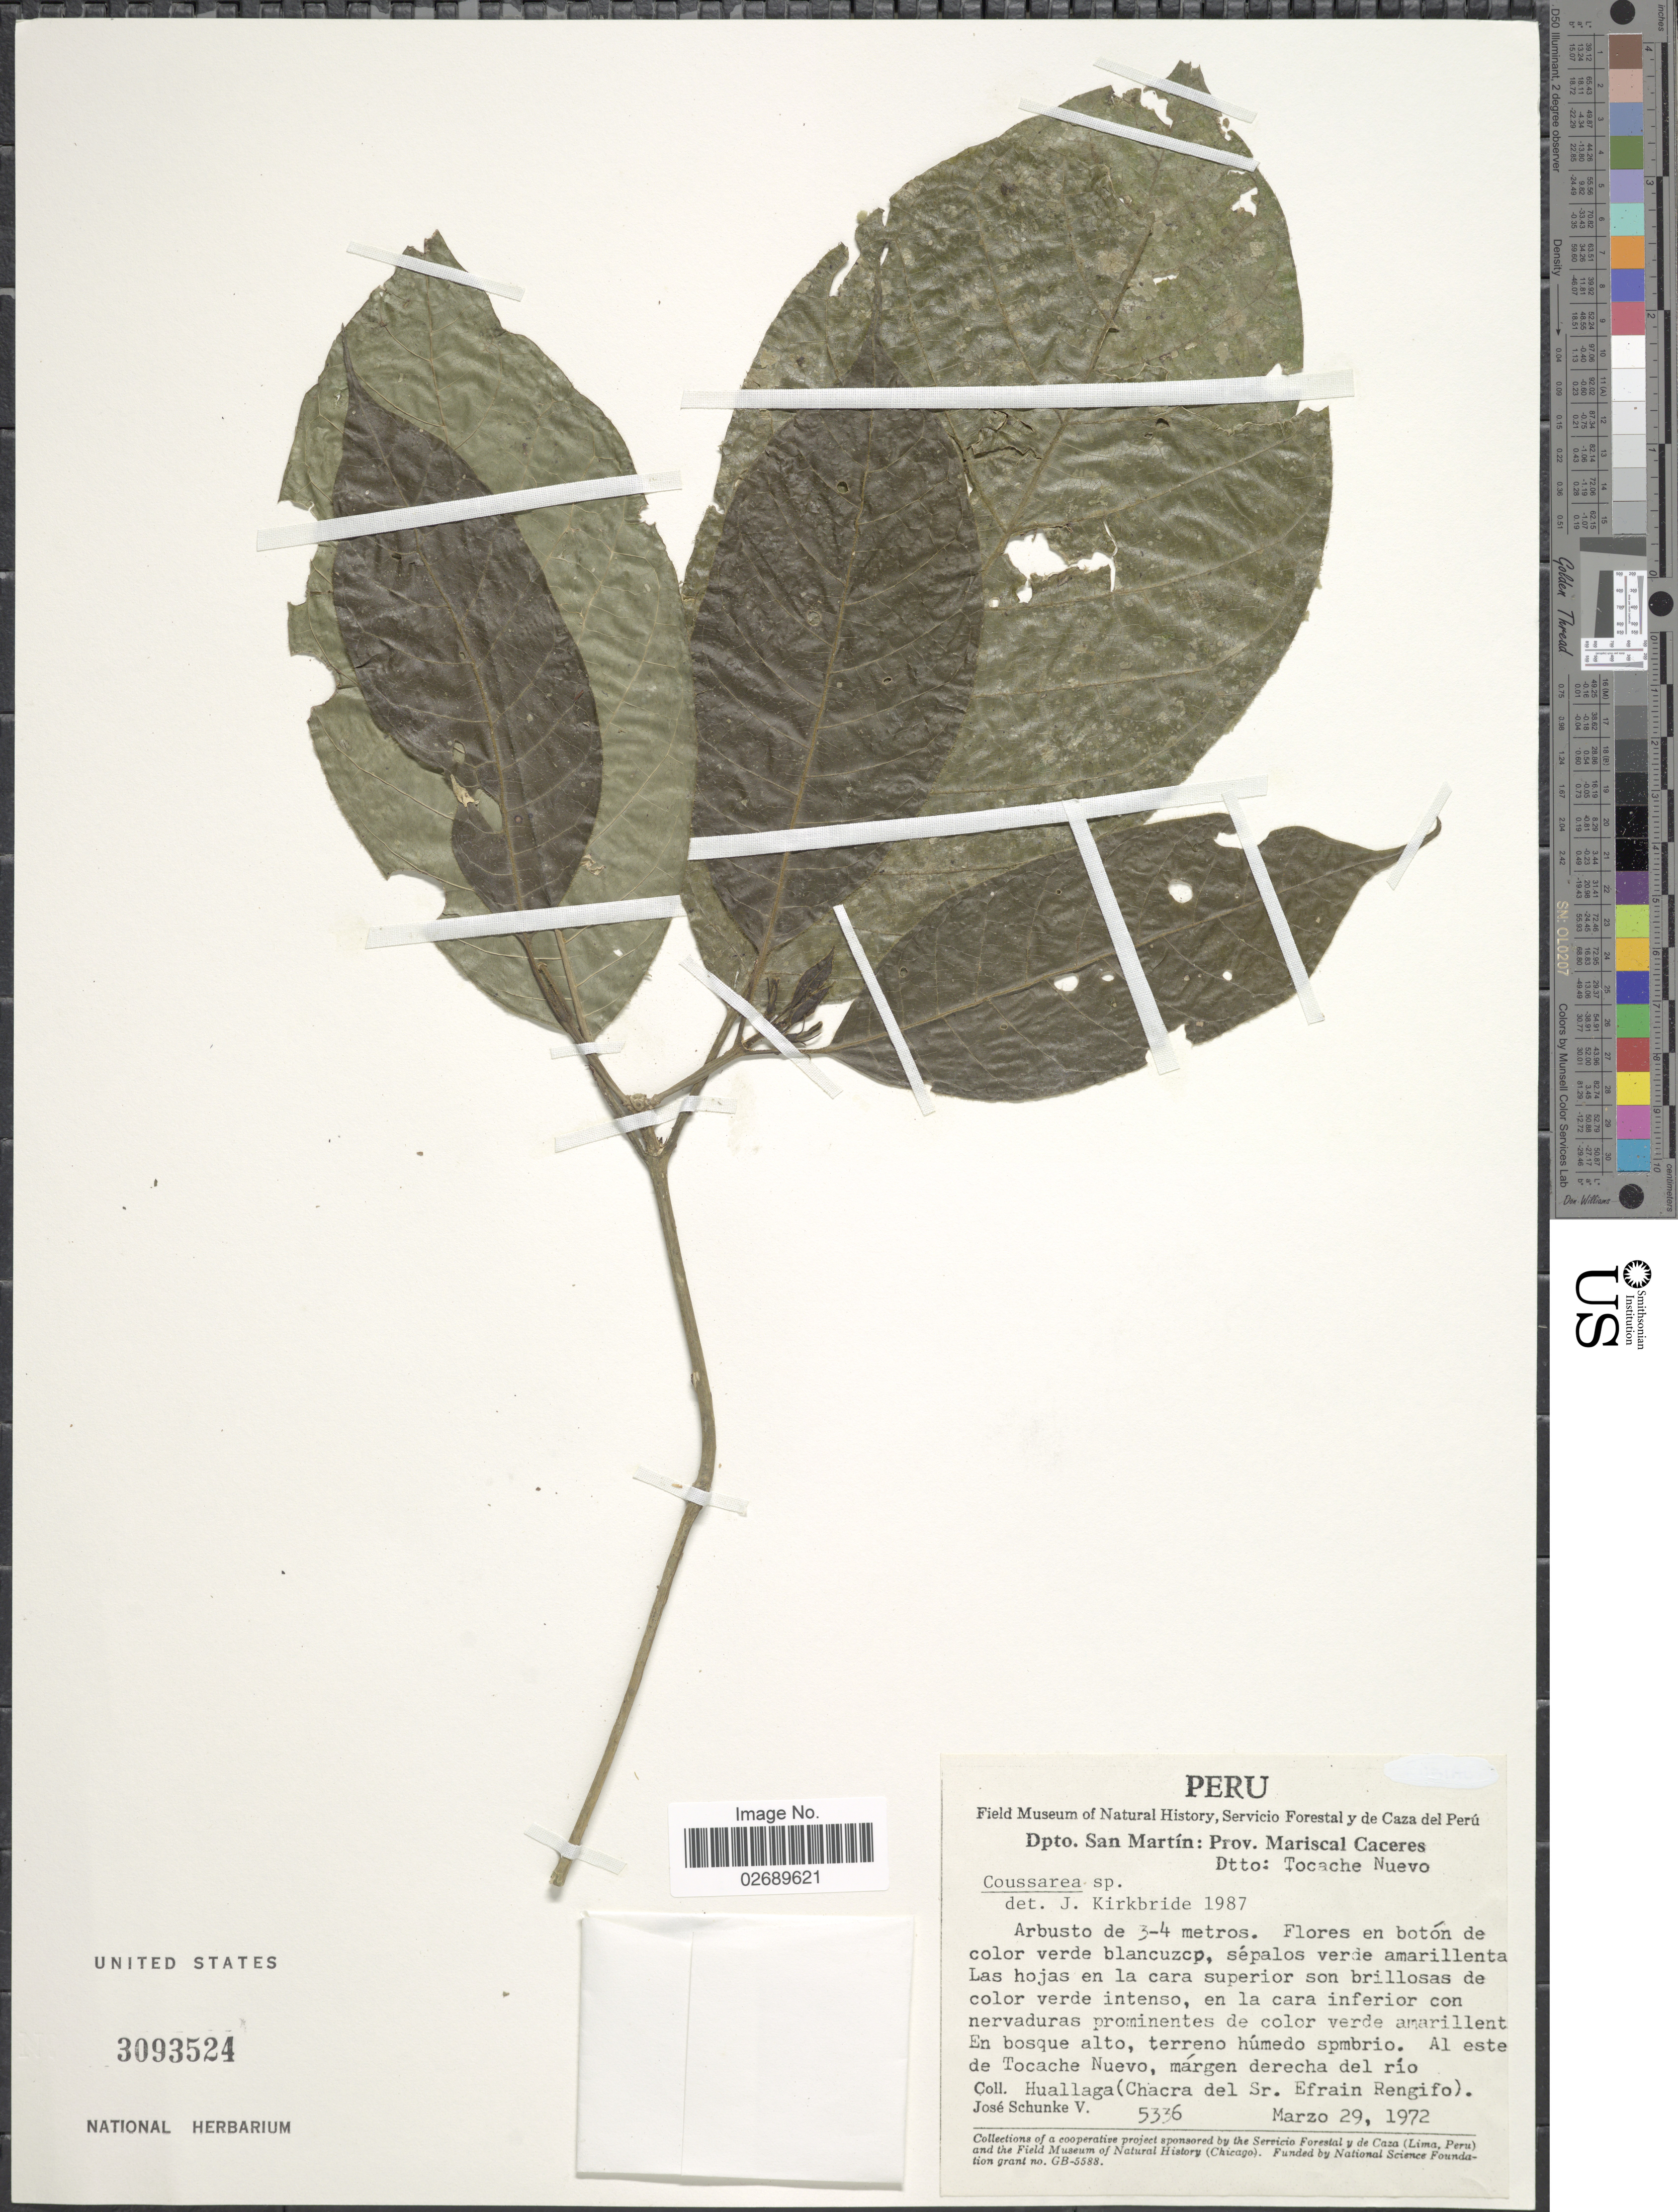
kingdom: Plantae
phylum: Tracheophyta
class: Magnoliopsida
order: Gentianales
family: Rubiaceae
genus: Coussarea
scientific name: Coussarea sp.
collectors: J. Schunke Vigo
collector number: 5336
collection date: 1972-03-29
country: Peru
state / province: San Martín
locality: Prov. Mariscal Caceres. Dtto: Tocache Nuevo. Al este de Tocache Nuevo, margen derecha del rio Huallaga (Chacra del Sr. Efrain Rengifo)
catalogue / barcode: US 3093524